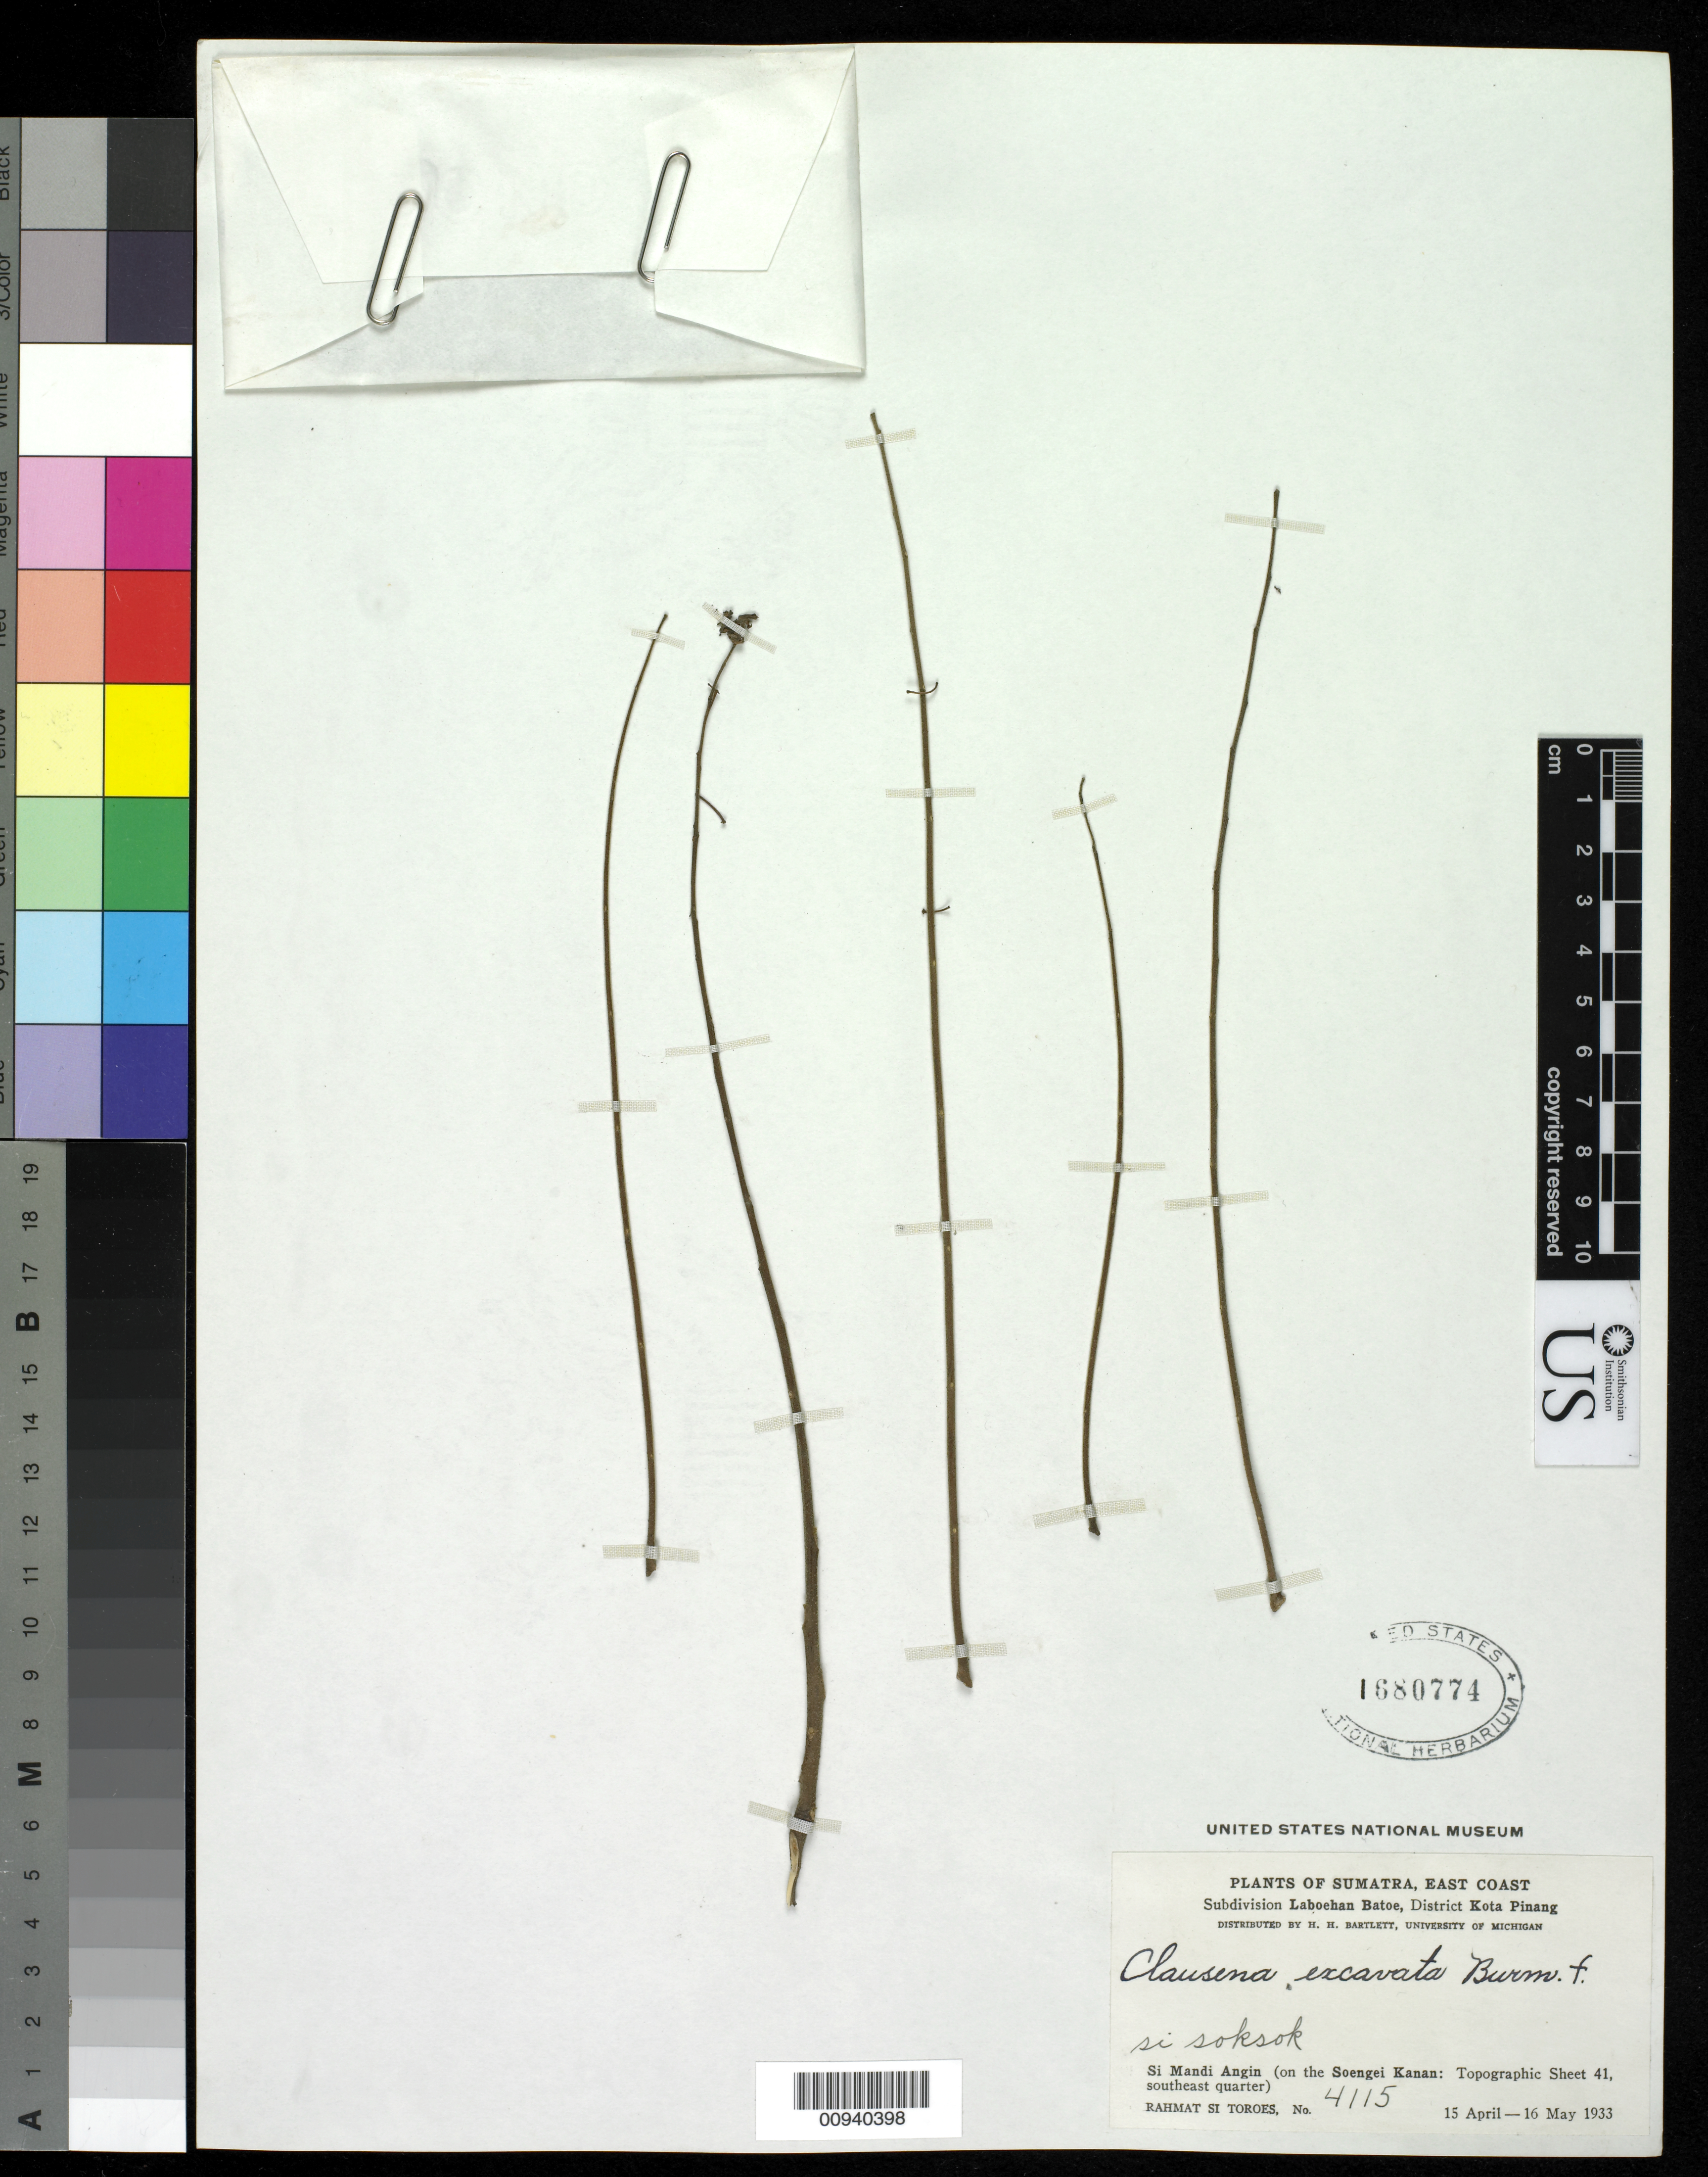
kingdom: Plantae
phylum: Tracheophyta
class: Magnoliopsida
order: Sapindales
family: Rutaceae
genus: Clausena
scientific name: Clausena excavata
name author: Burm. f.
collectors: Rahmat Si Boeea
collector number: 4115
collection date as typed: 16 Mar 1933 to 15 Apr 1933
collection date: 1933-03-16/1933-04-15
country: Indonesia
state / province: Sumatra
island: Sumatra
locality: Subdivision Laboehan Batoe, District Kota Pinang. Si Mandi Angin (On the Soengei Kanan)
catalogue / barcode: US 1680774